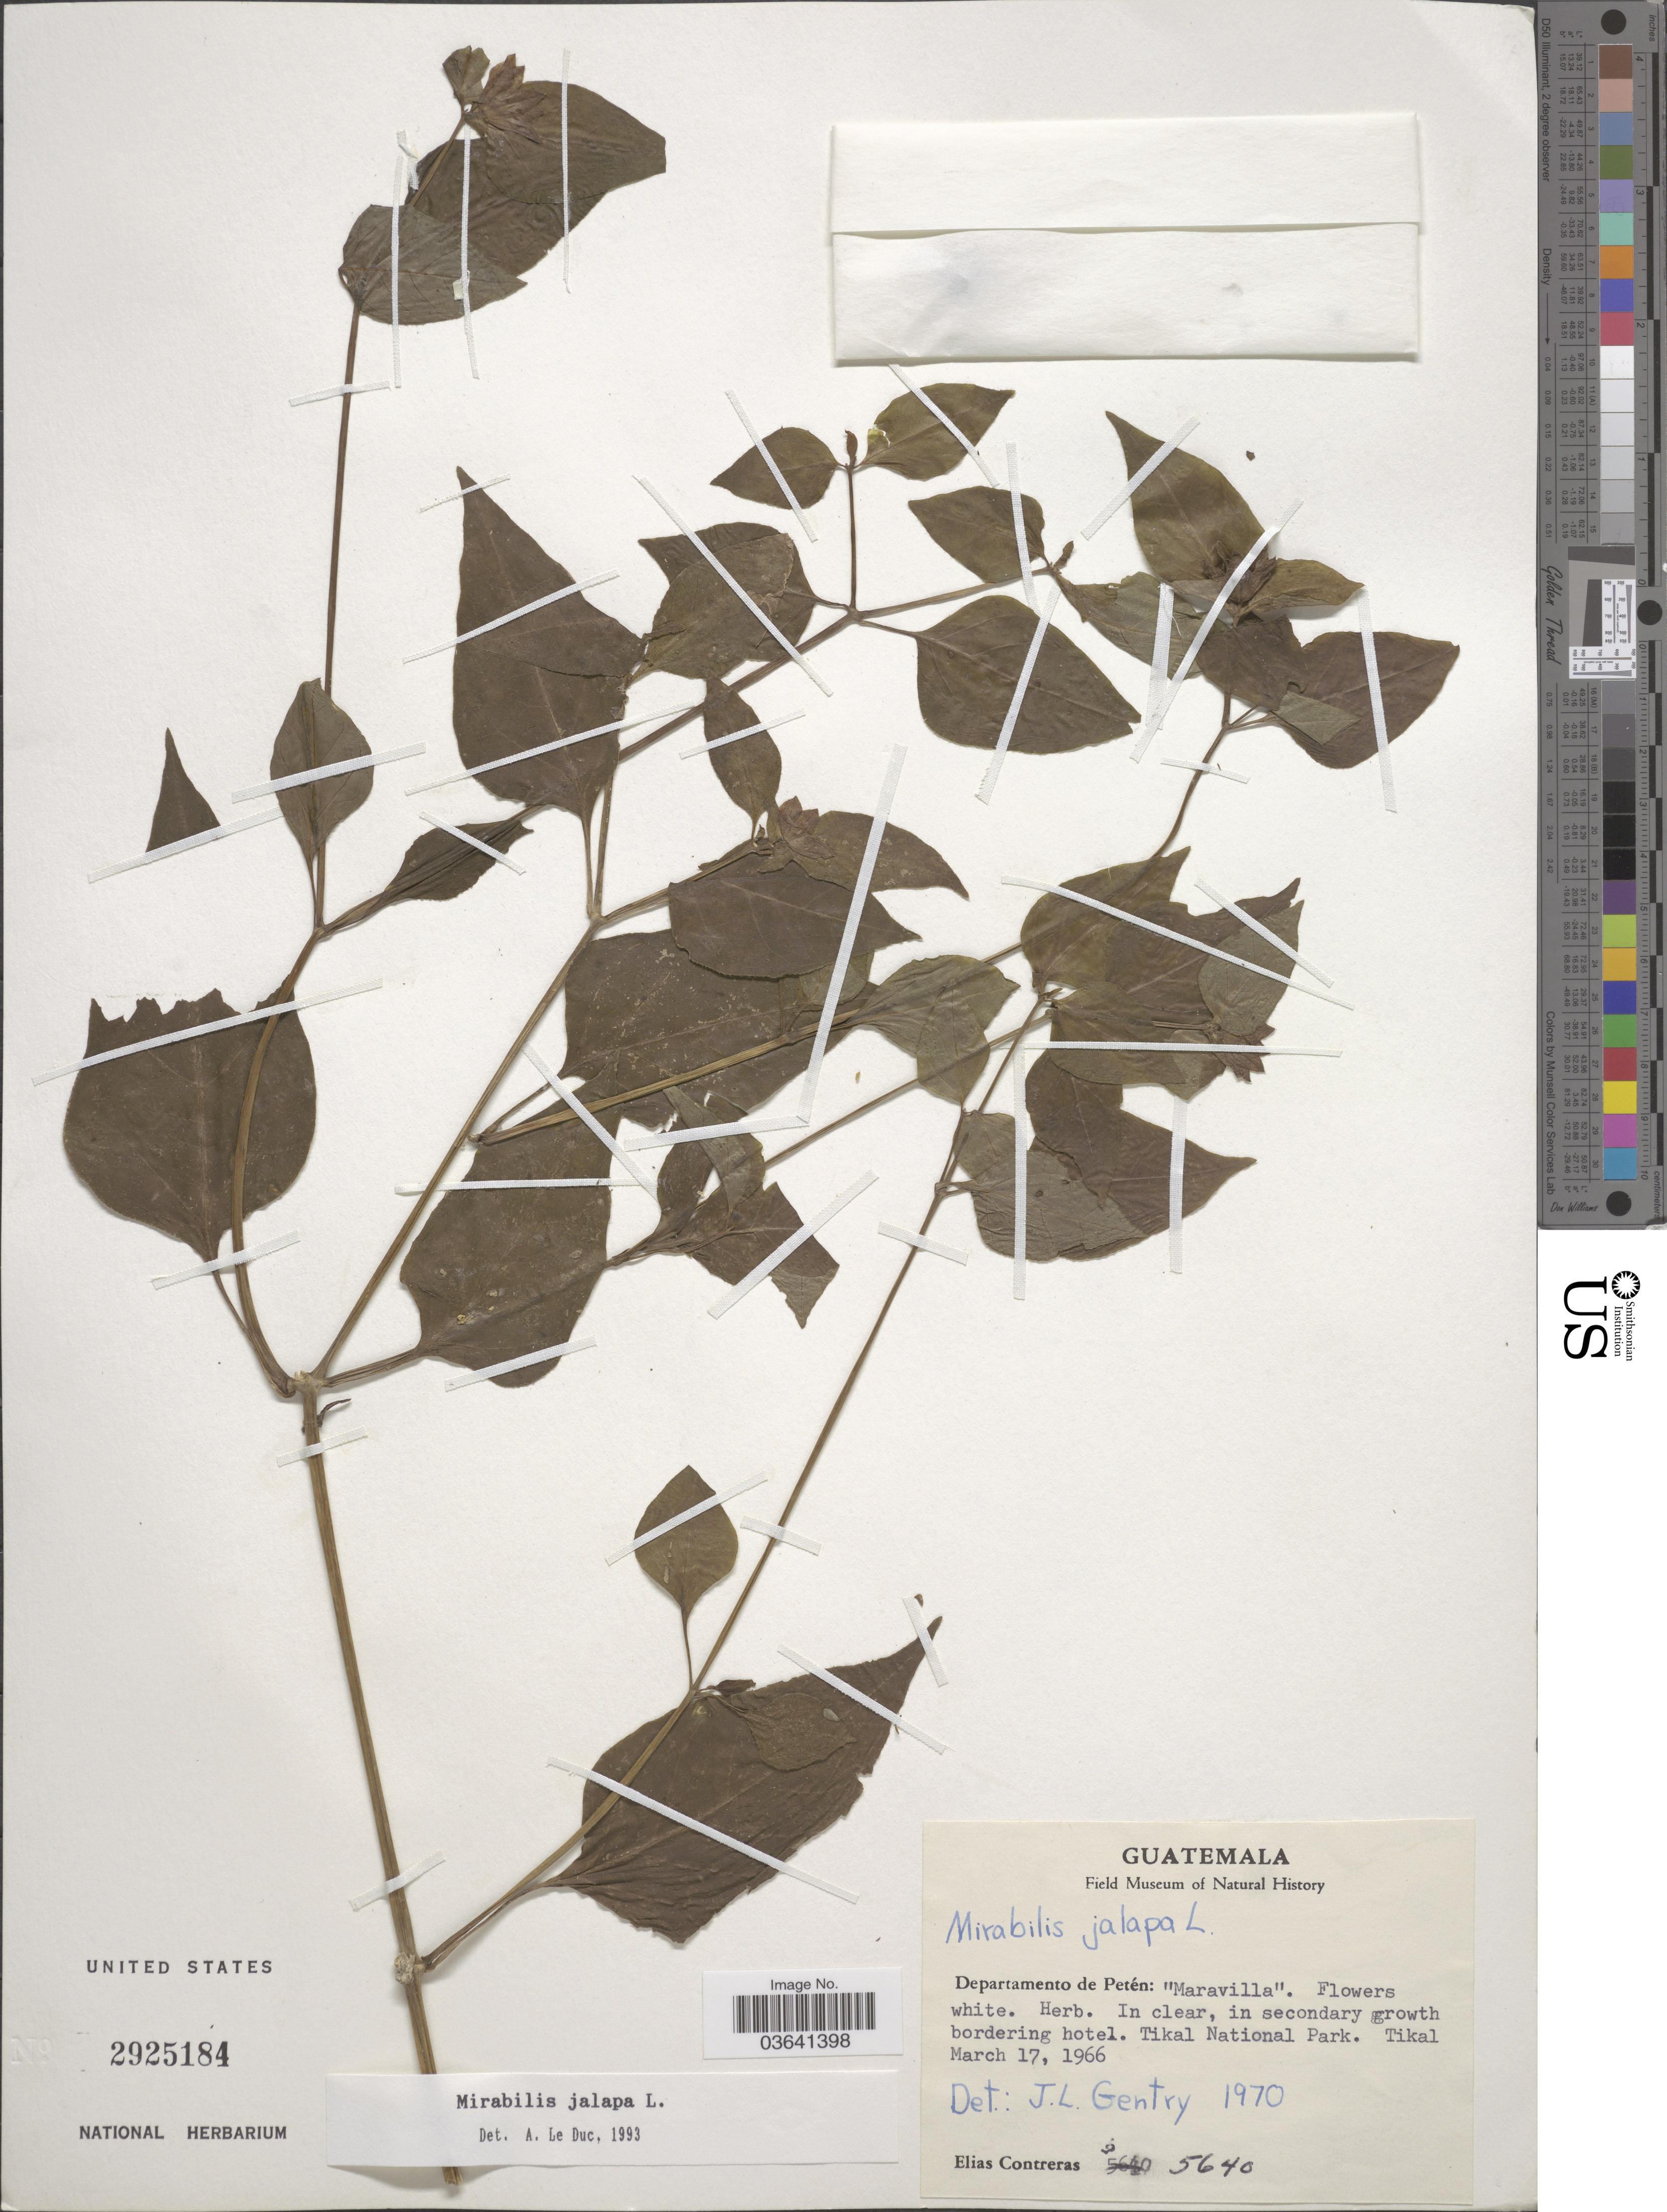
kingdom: Plantae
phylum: Tracheophyta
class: Magnoliopsida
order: Caryophyllales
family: Nyctaginaceae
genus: Mirabilis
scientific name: Mirabilis jalapa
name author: L.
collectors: E. Contreras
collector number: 5640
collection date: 1966-03-17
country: Guatemala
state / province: El Petén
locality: Tikal National Park. Tikal. Departemento de Petén.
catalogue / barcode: US 2925184